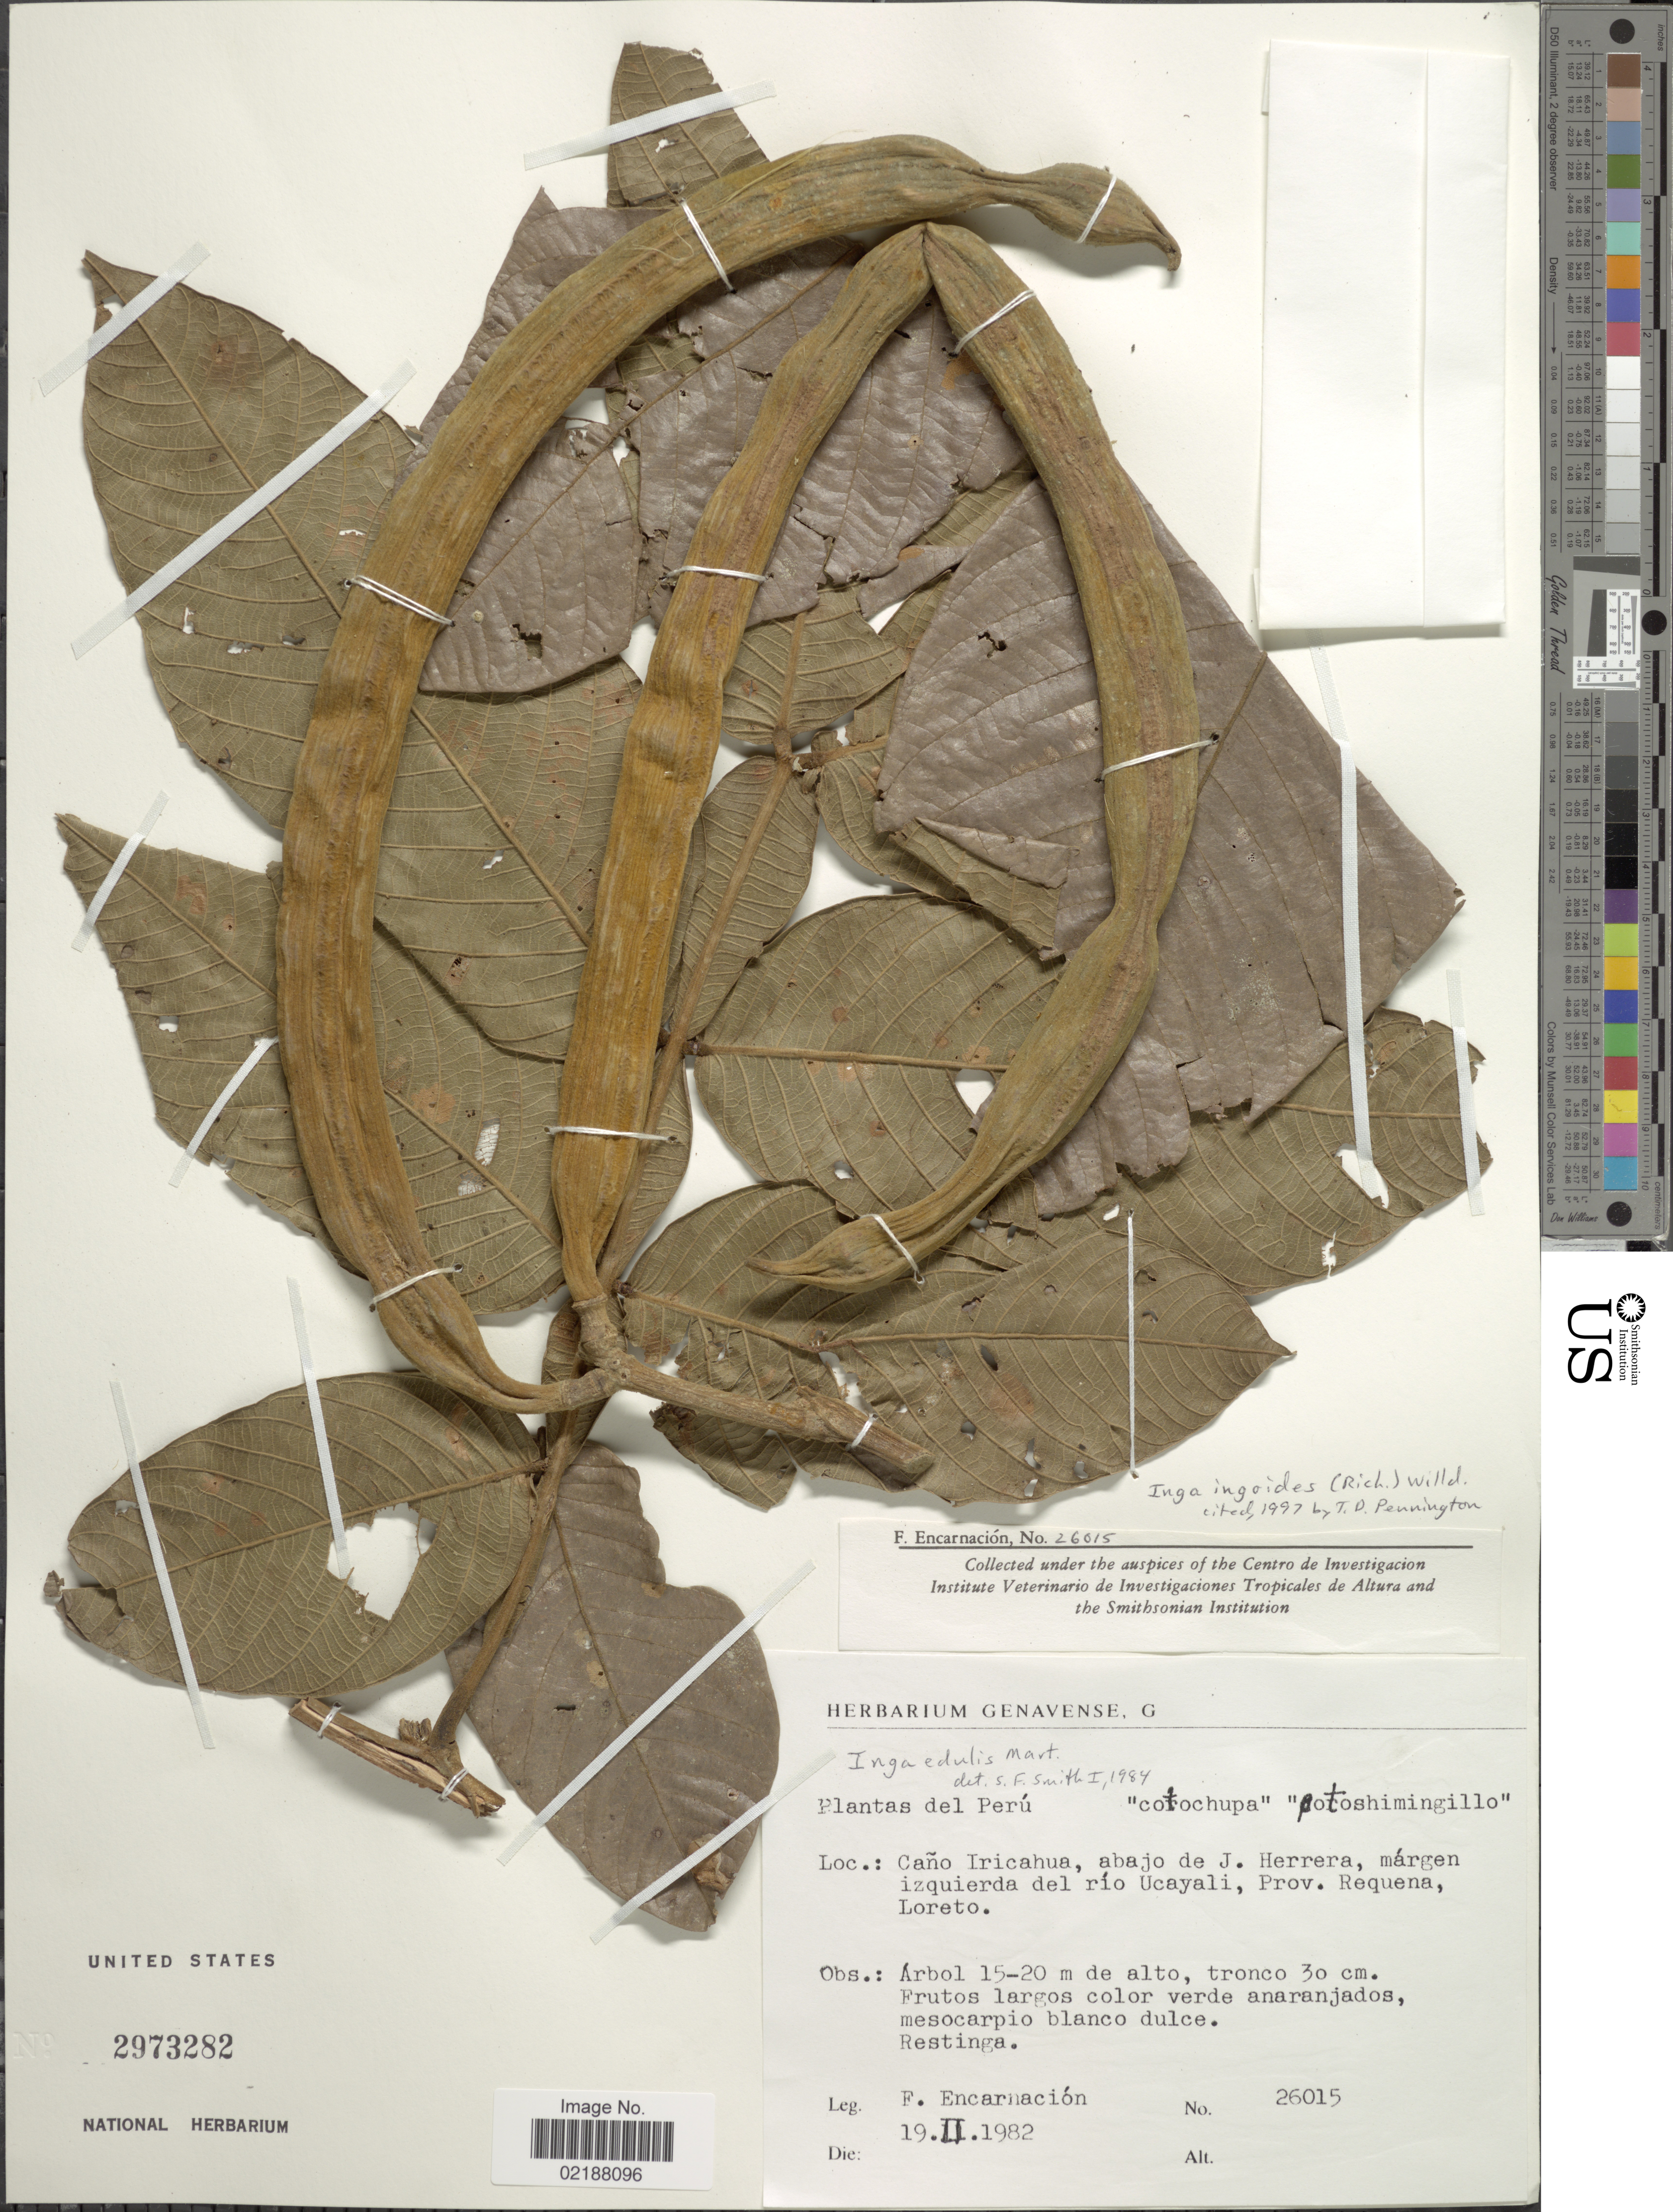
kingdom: Plantae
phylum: Tracheophyta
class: Magnoliopsida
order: Fabales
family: Fabaceae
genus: Inga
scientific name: Inga ingoides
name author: (Rich.) Willd.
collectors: F. Encarnación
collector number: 26015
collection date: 1982-02-19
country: Peru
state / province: Loreto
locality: Caño Iricahua, abajo de J. Herrera, márgen izquierda del río Ucayali, Prov. Requena, Loreto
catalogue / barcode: US 2973282